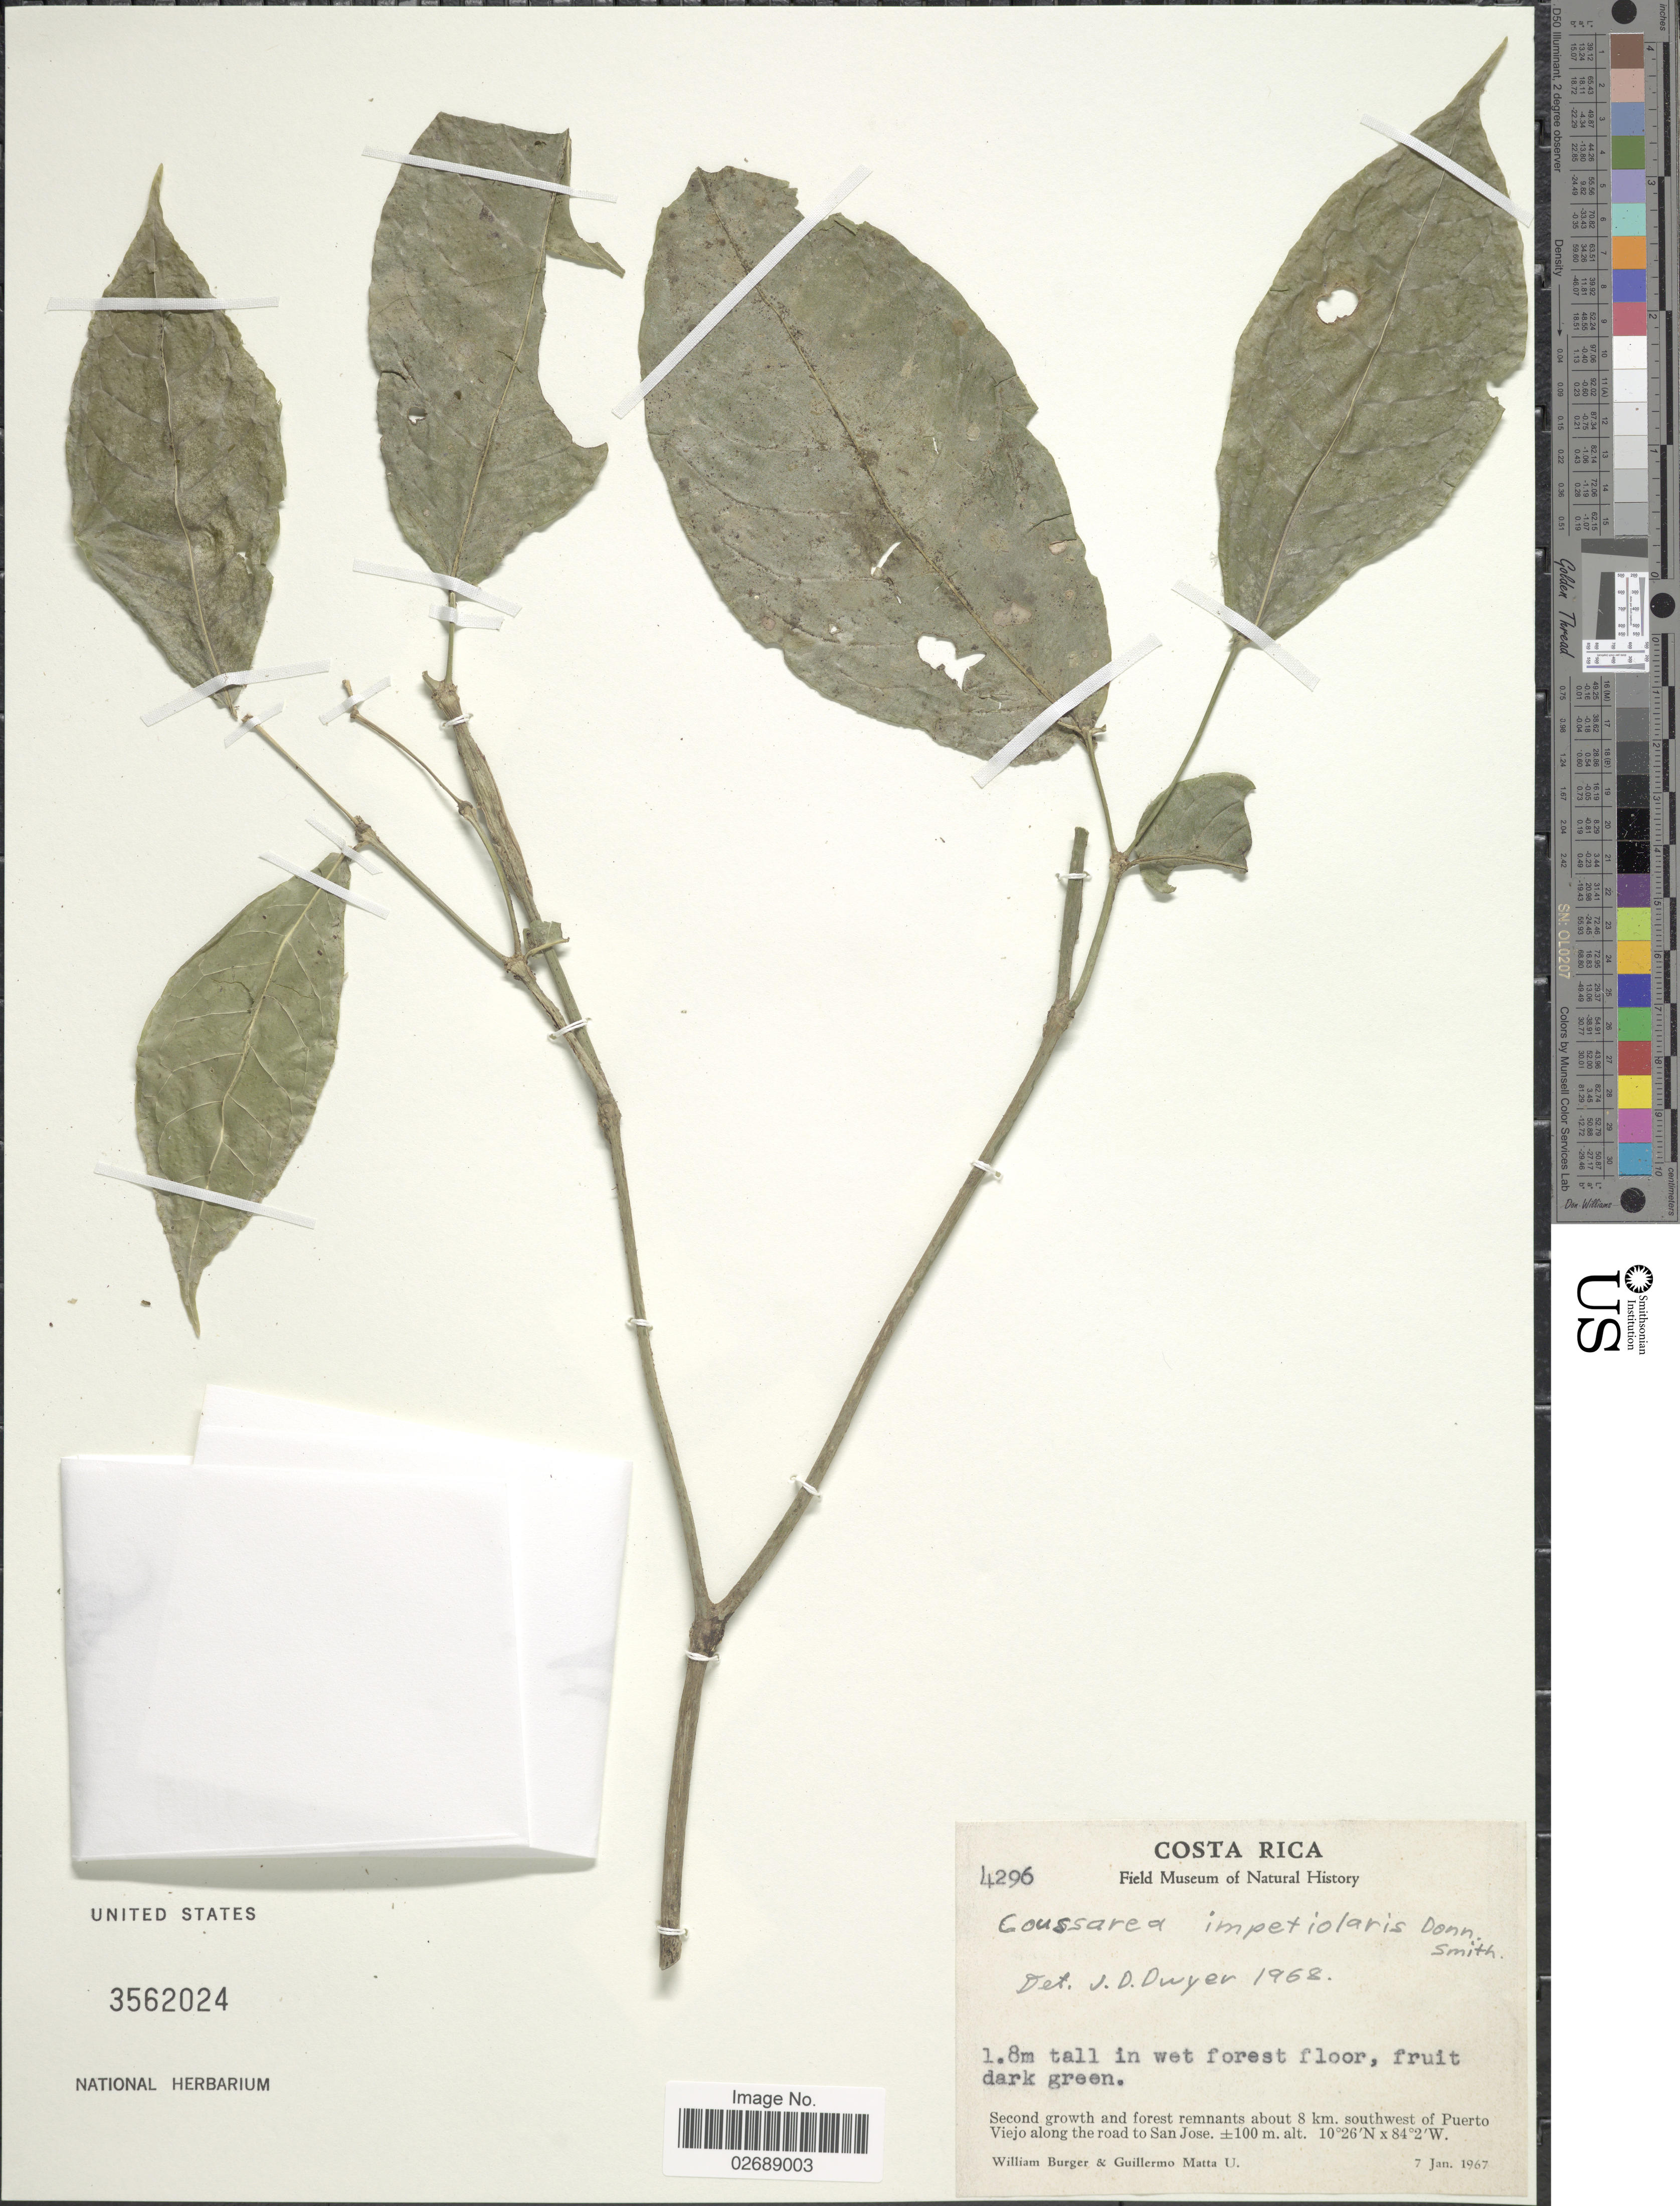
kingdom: Plantae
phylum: Tracheophyta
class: Magnoliopsida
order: Gentianales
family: Rubiaceae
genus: Coussarea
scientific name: Coussarea impetiolaris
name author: Donn. Sm.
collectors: W. Burger & G. Matta U.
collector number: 4296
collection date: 1967-01-07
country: Costa Rica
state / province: San José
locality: Second growth and forest remnants about 8 km. southwest of Puerto Viejo along the road to San Jose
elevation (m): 100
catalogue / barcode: US 3562024